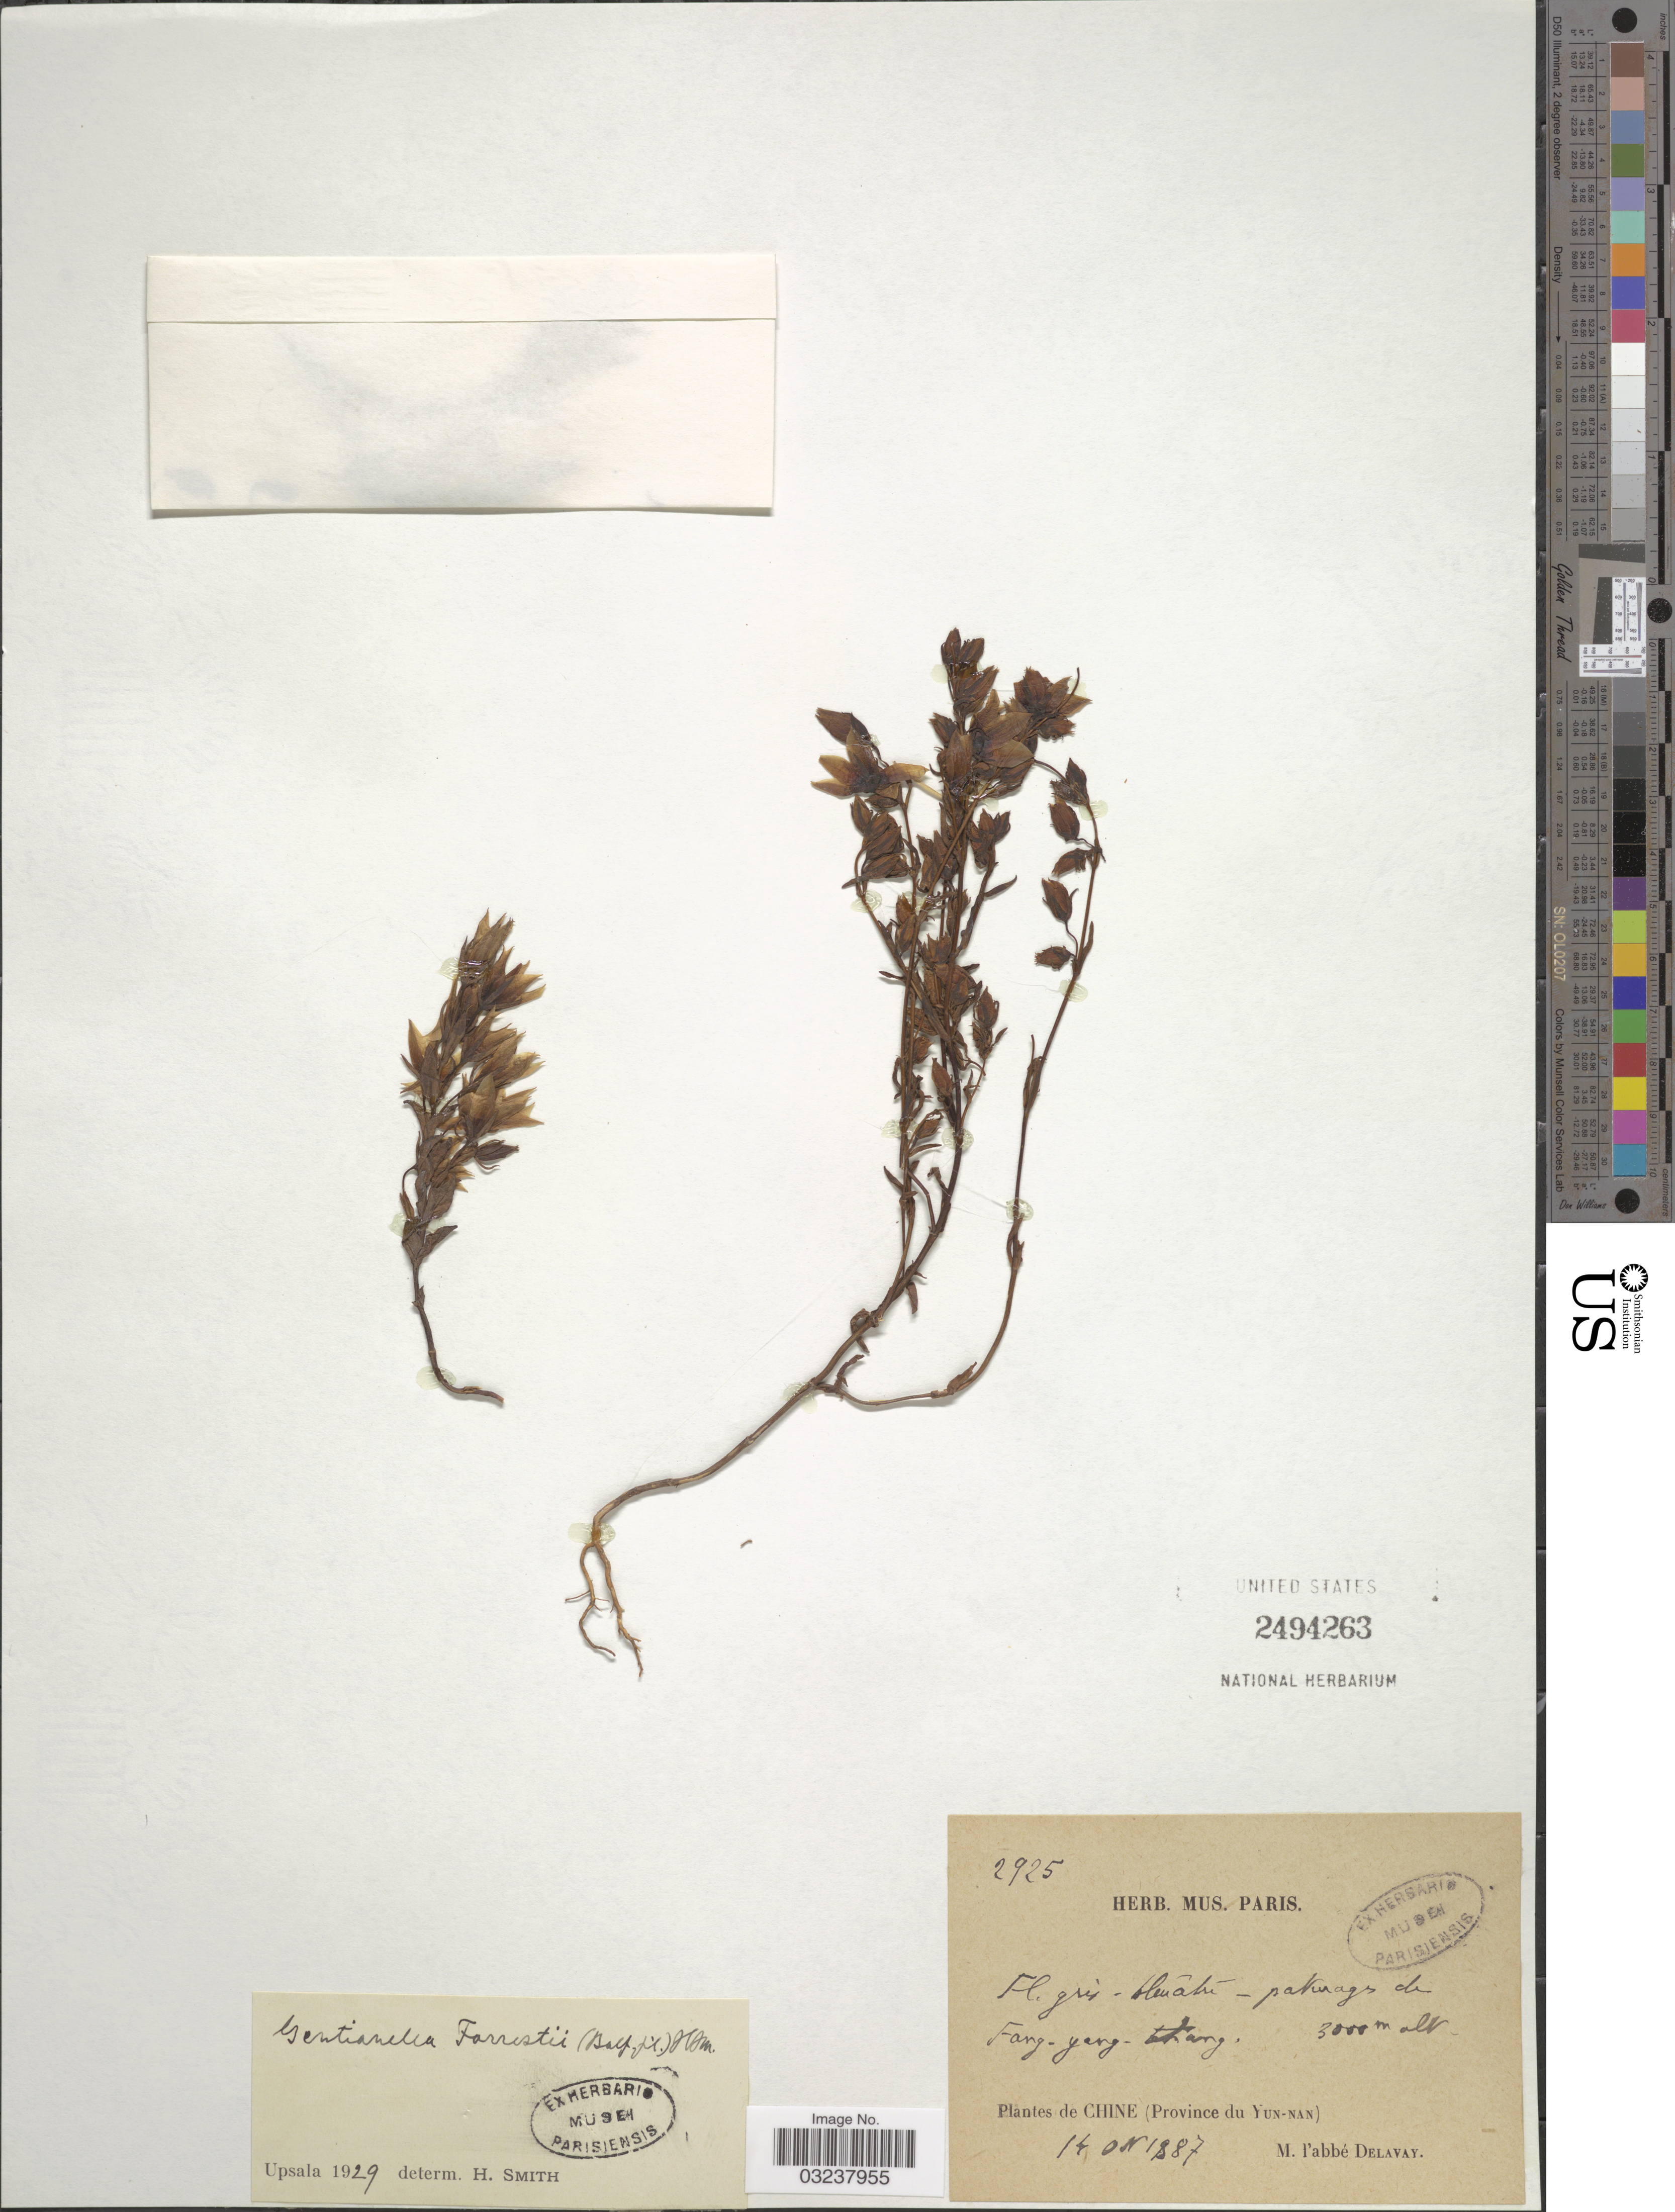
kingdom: Plantae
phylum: Tracheophyta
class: Magnoliopsida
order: Gentianales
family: Gentianaceae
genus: Lomatogonium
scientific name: Lomatogonium forrestii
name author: (Balf. f.) Fernald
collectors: P. Delavay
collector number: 2925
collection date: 1887-10-10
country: China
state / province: Yunnan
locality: Huahi [interpreted] - paturages de Fang-yeng-thang [interpreted].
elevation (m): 3000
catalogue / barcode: US 2494263